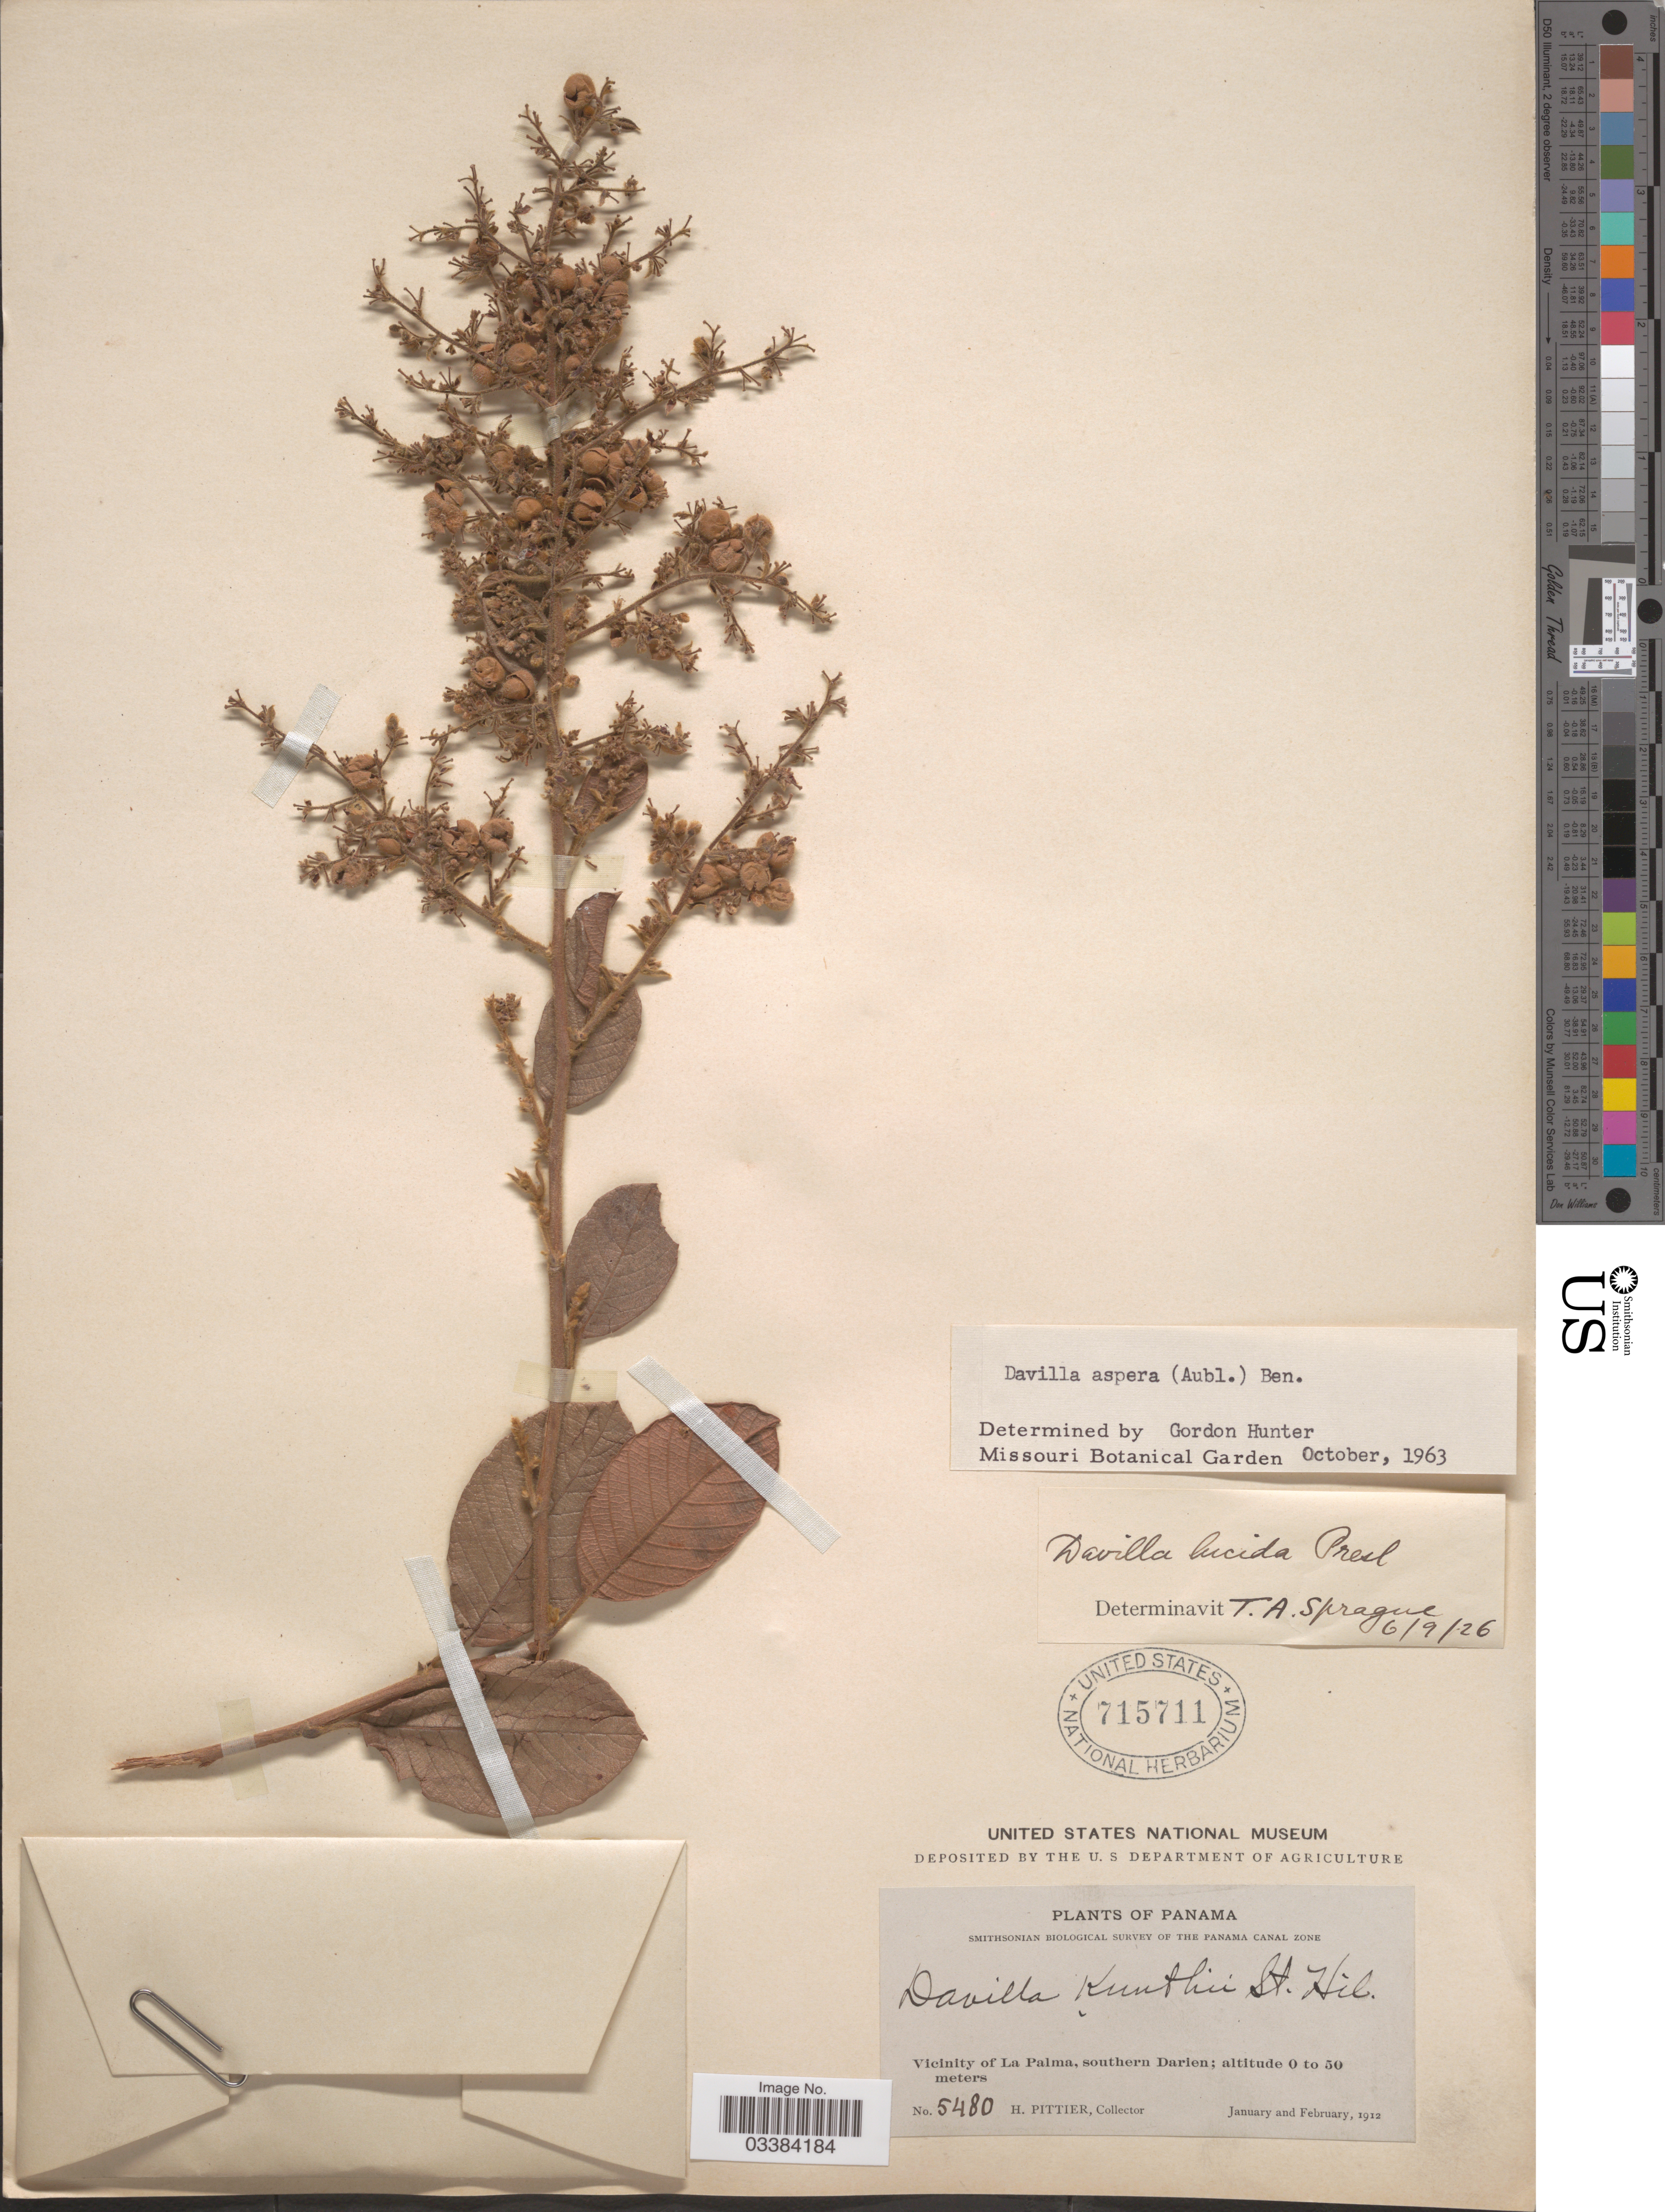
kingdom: Plantae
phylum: Tracheophyta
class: Magnoliopsida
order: Dilleniales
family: Dilleniaceae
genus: Davilla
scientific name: Davilla kunthii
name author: A. St.-Hil.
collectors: H. F. Pittier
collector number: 5480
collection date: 1912-01/1912-02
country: Panama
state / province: Darién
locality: Vicinity of La Palma, southern Darien.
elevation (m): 0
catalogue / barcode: US 715711